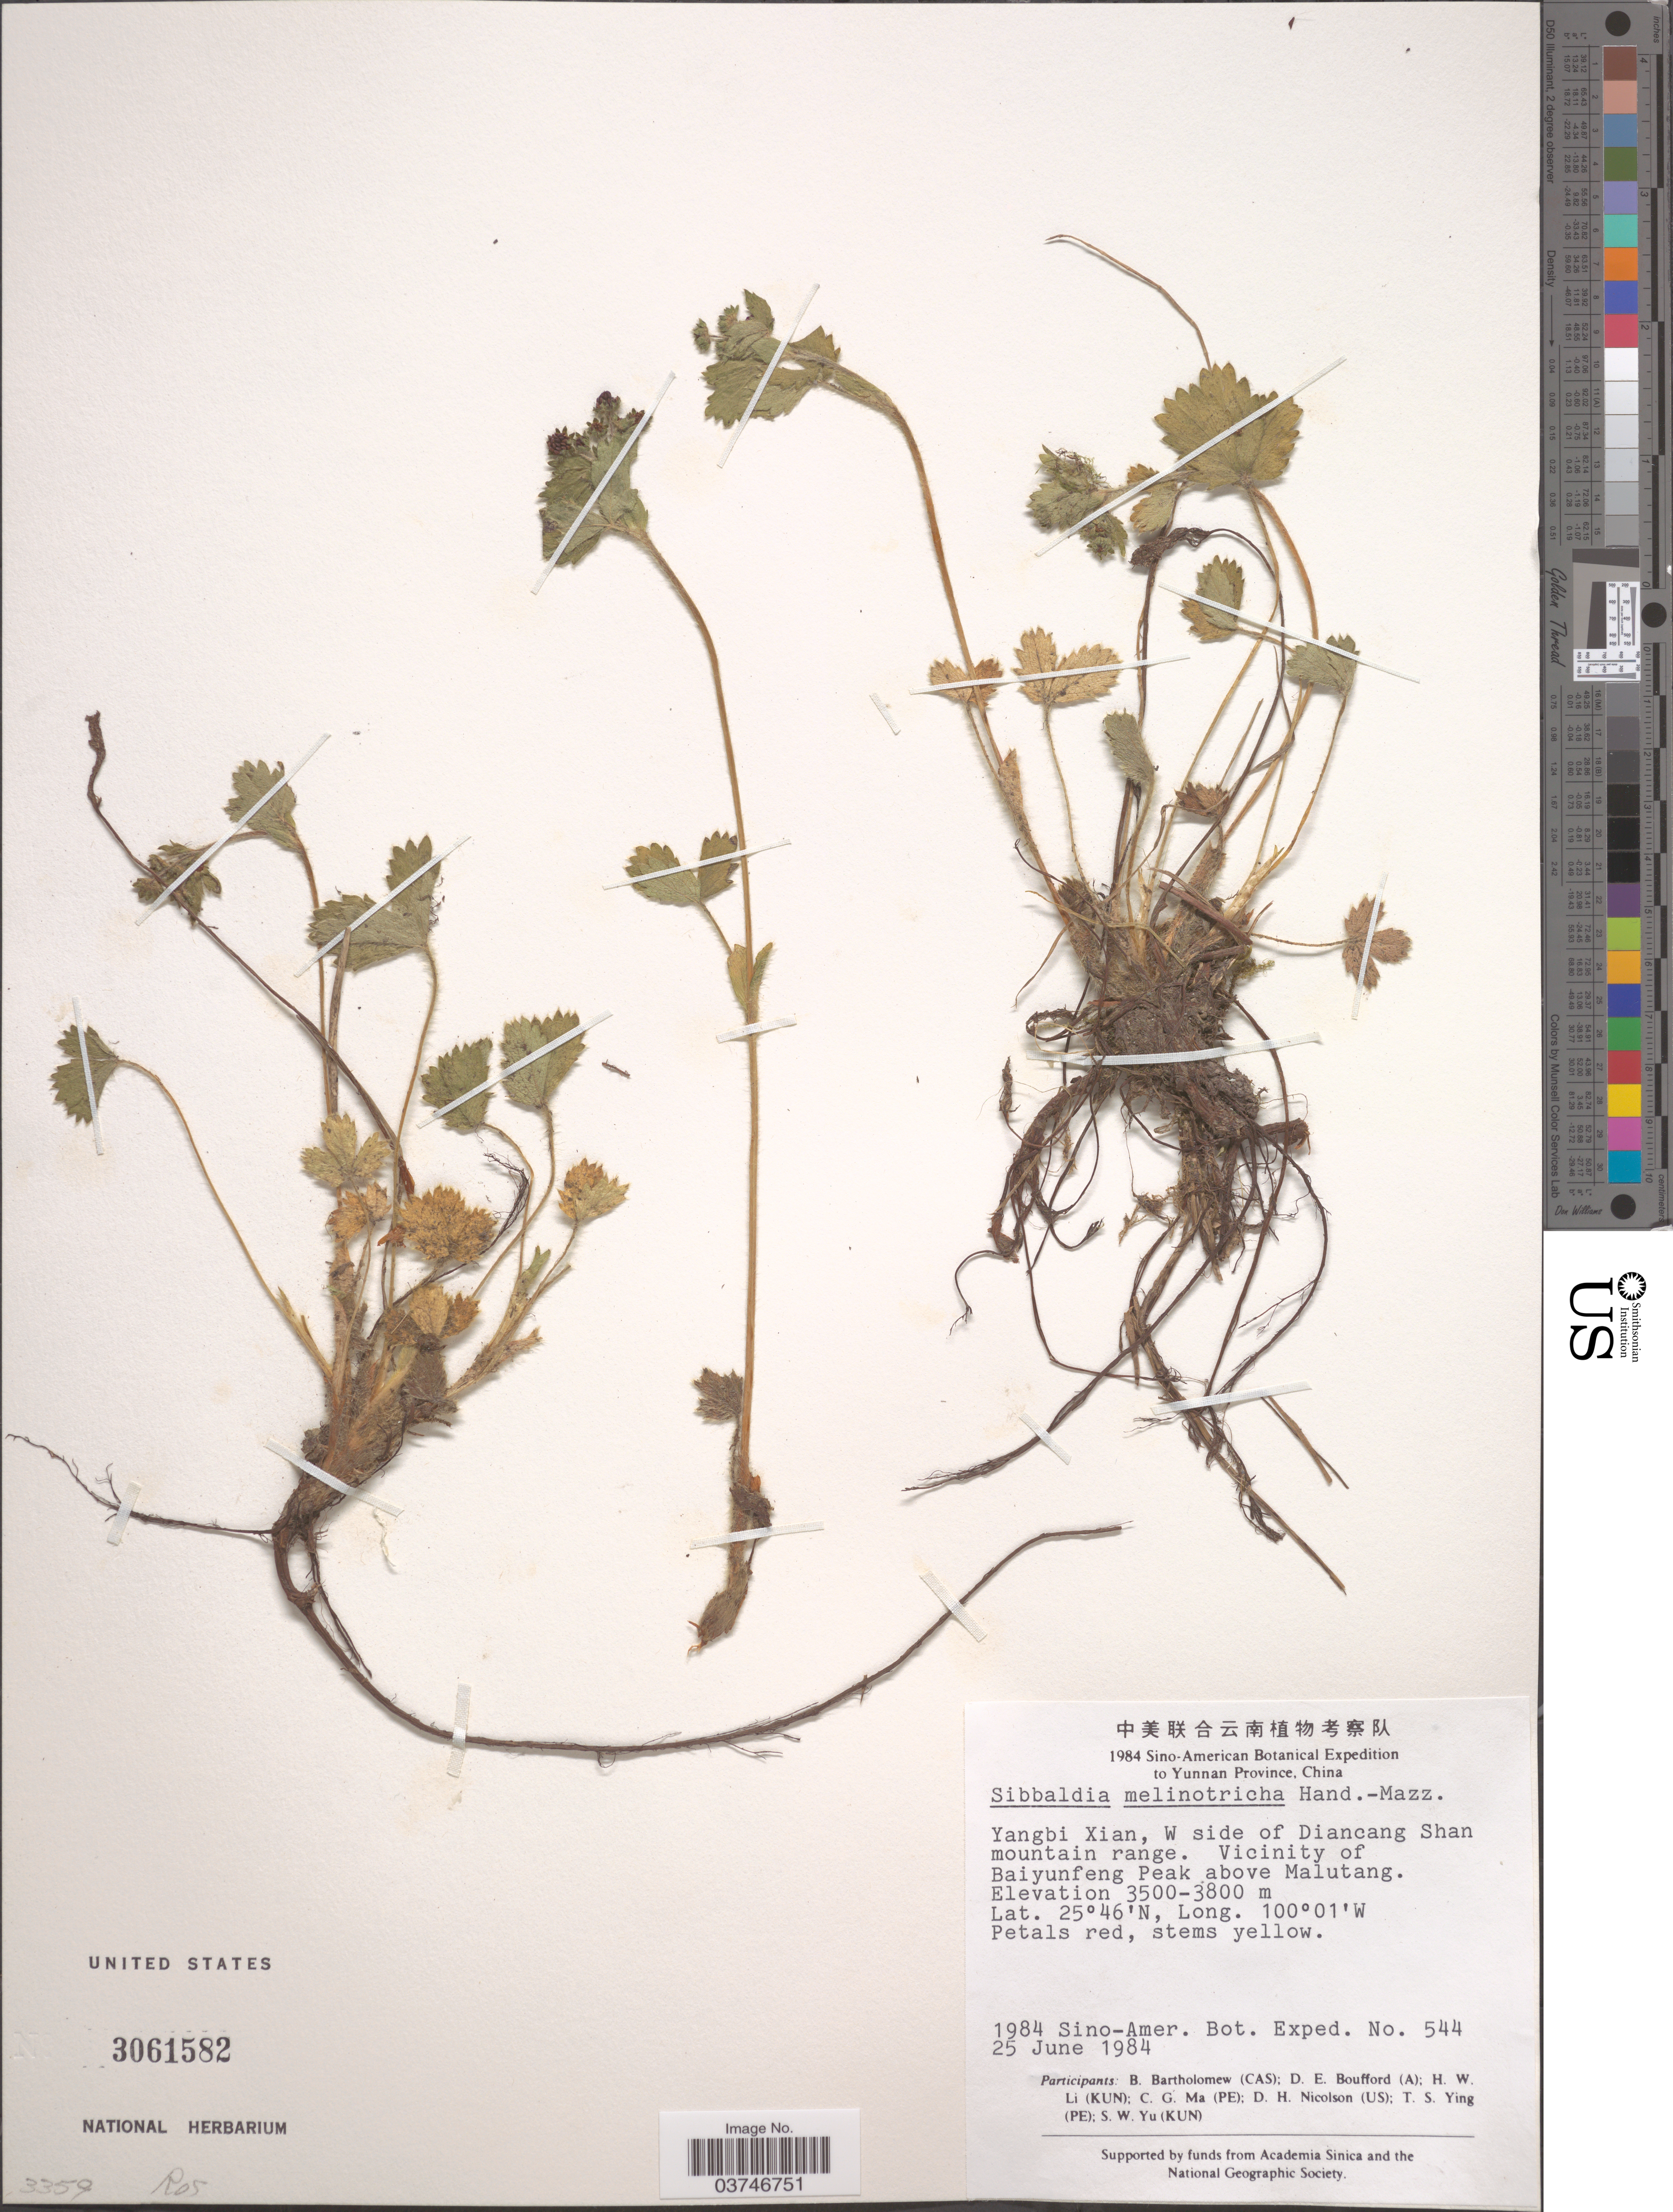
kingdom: Plantae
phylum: Tracheophyta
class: Magnoliopsida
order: Rosales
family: Rosaceae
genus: Sibbaldia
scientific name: Sibbaldia melinotricha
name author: Hand.-Mazz.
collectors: B. Bartholomew, D. E. Boufford, H. W. Li, C. Ma & et al.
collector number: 544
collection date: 1984-06-25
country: China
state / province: Yunnan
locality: Yangbi Xian, W side of Diancang Shan mountain range. Vicinity of Baiyunfeng Peak above Malutang.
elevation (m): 3500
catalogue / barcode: US 3061582